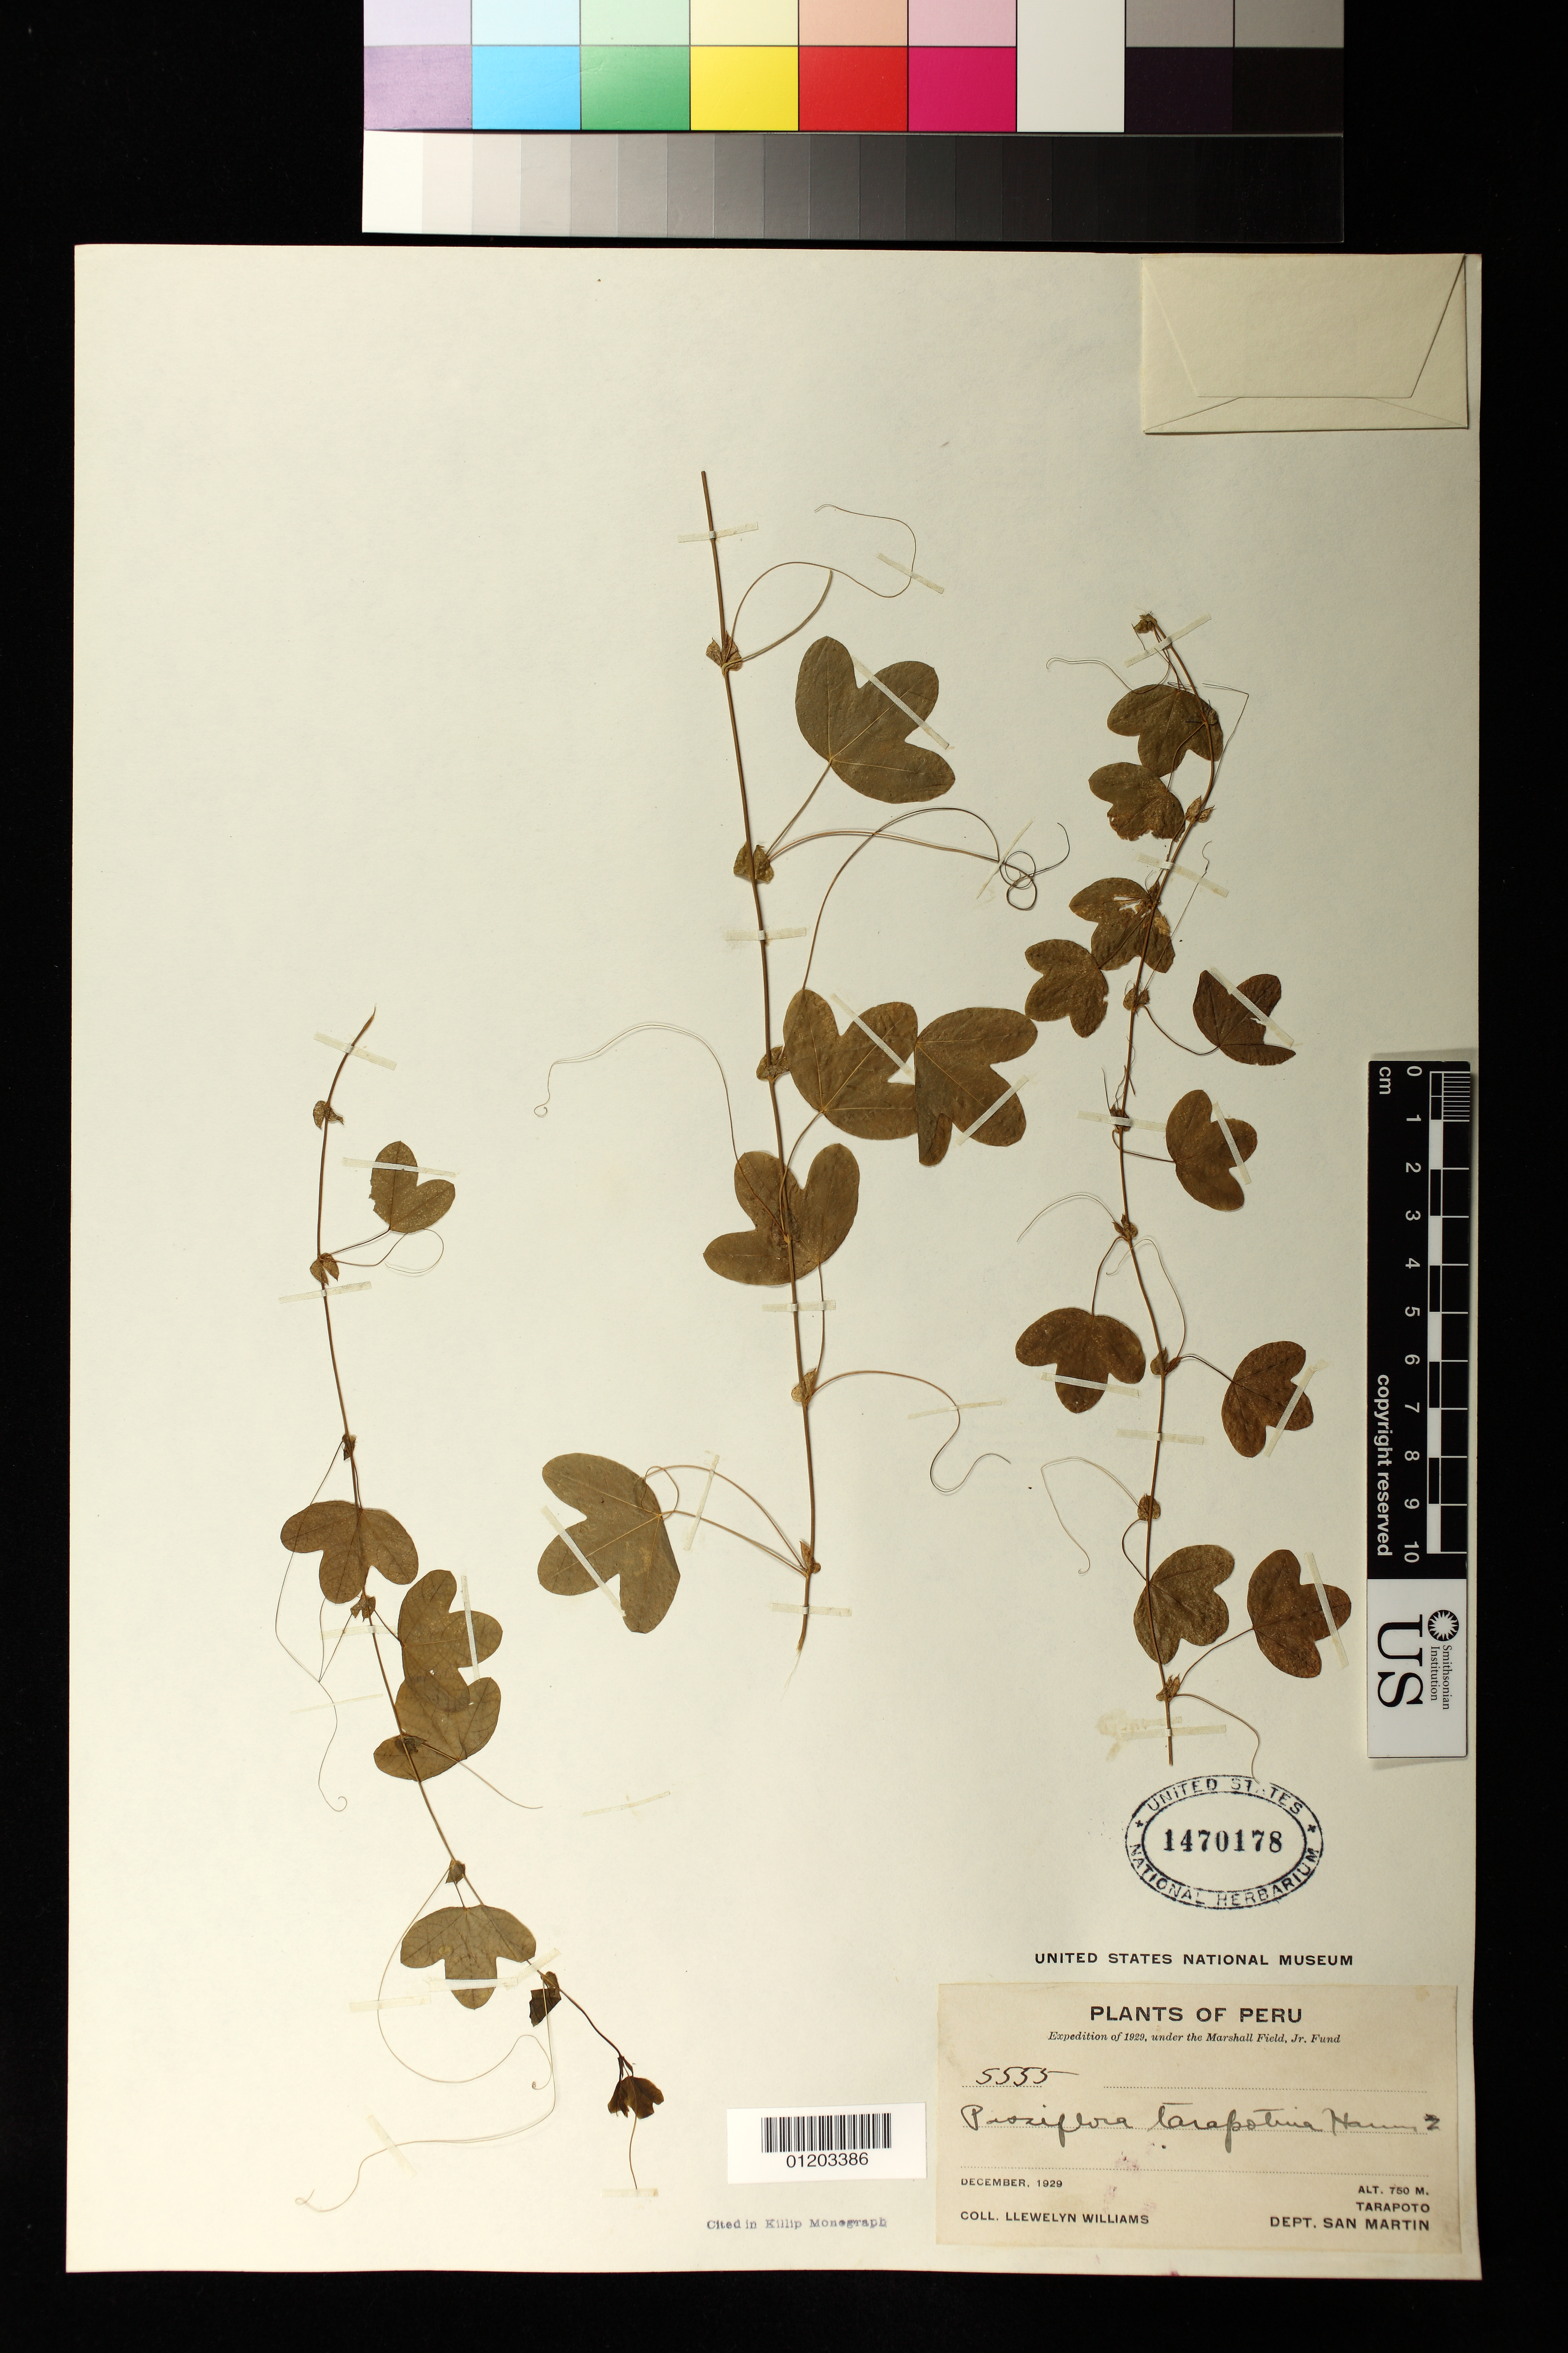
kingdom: Plantae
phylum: Tracheophyta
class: Magnoliopsida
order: Malpighiales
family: Passifloraceae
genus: Passiflora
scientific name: Passiflora tarapotina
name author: Harms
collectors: L. Williams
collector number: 5555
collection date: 1929-12-01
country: Peru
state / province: San Martín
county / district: San Martín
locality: Tarapoto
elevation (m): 750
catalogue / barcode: US 1470178